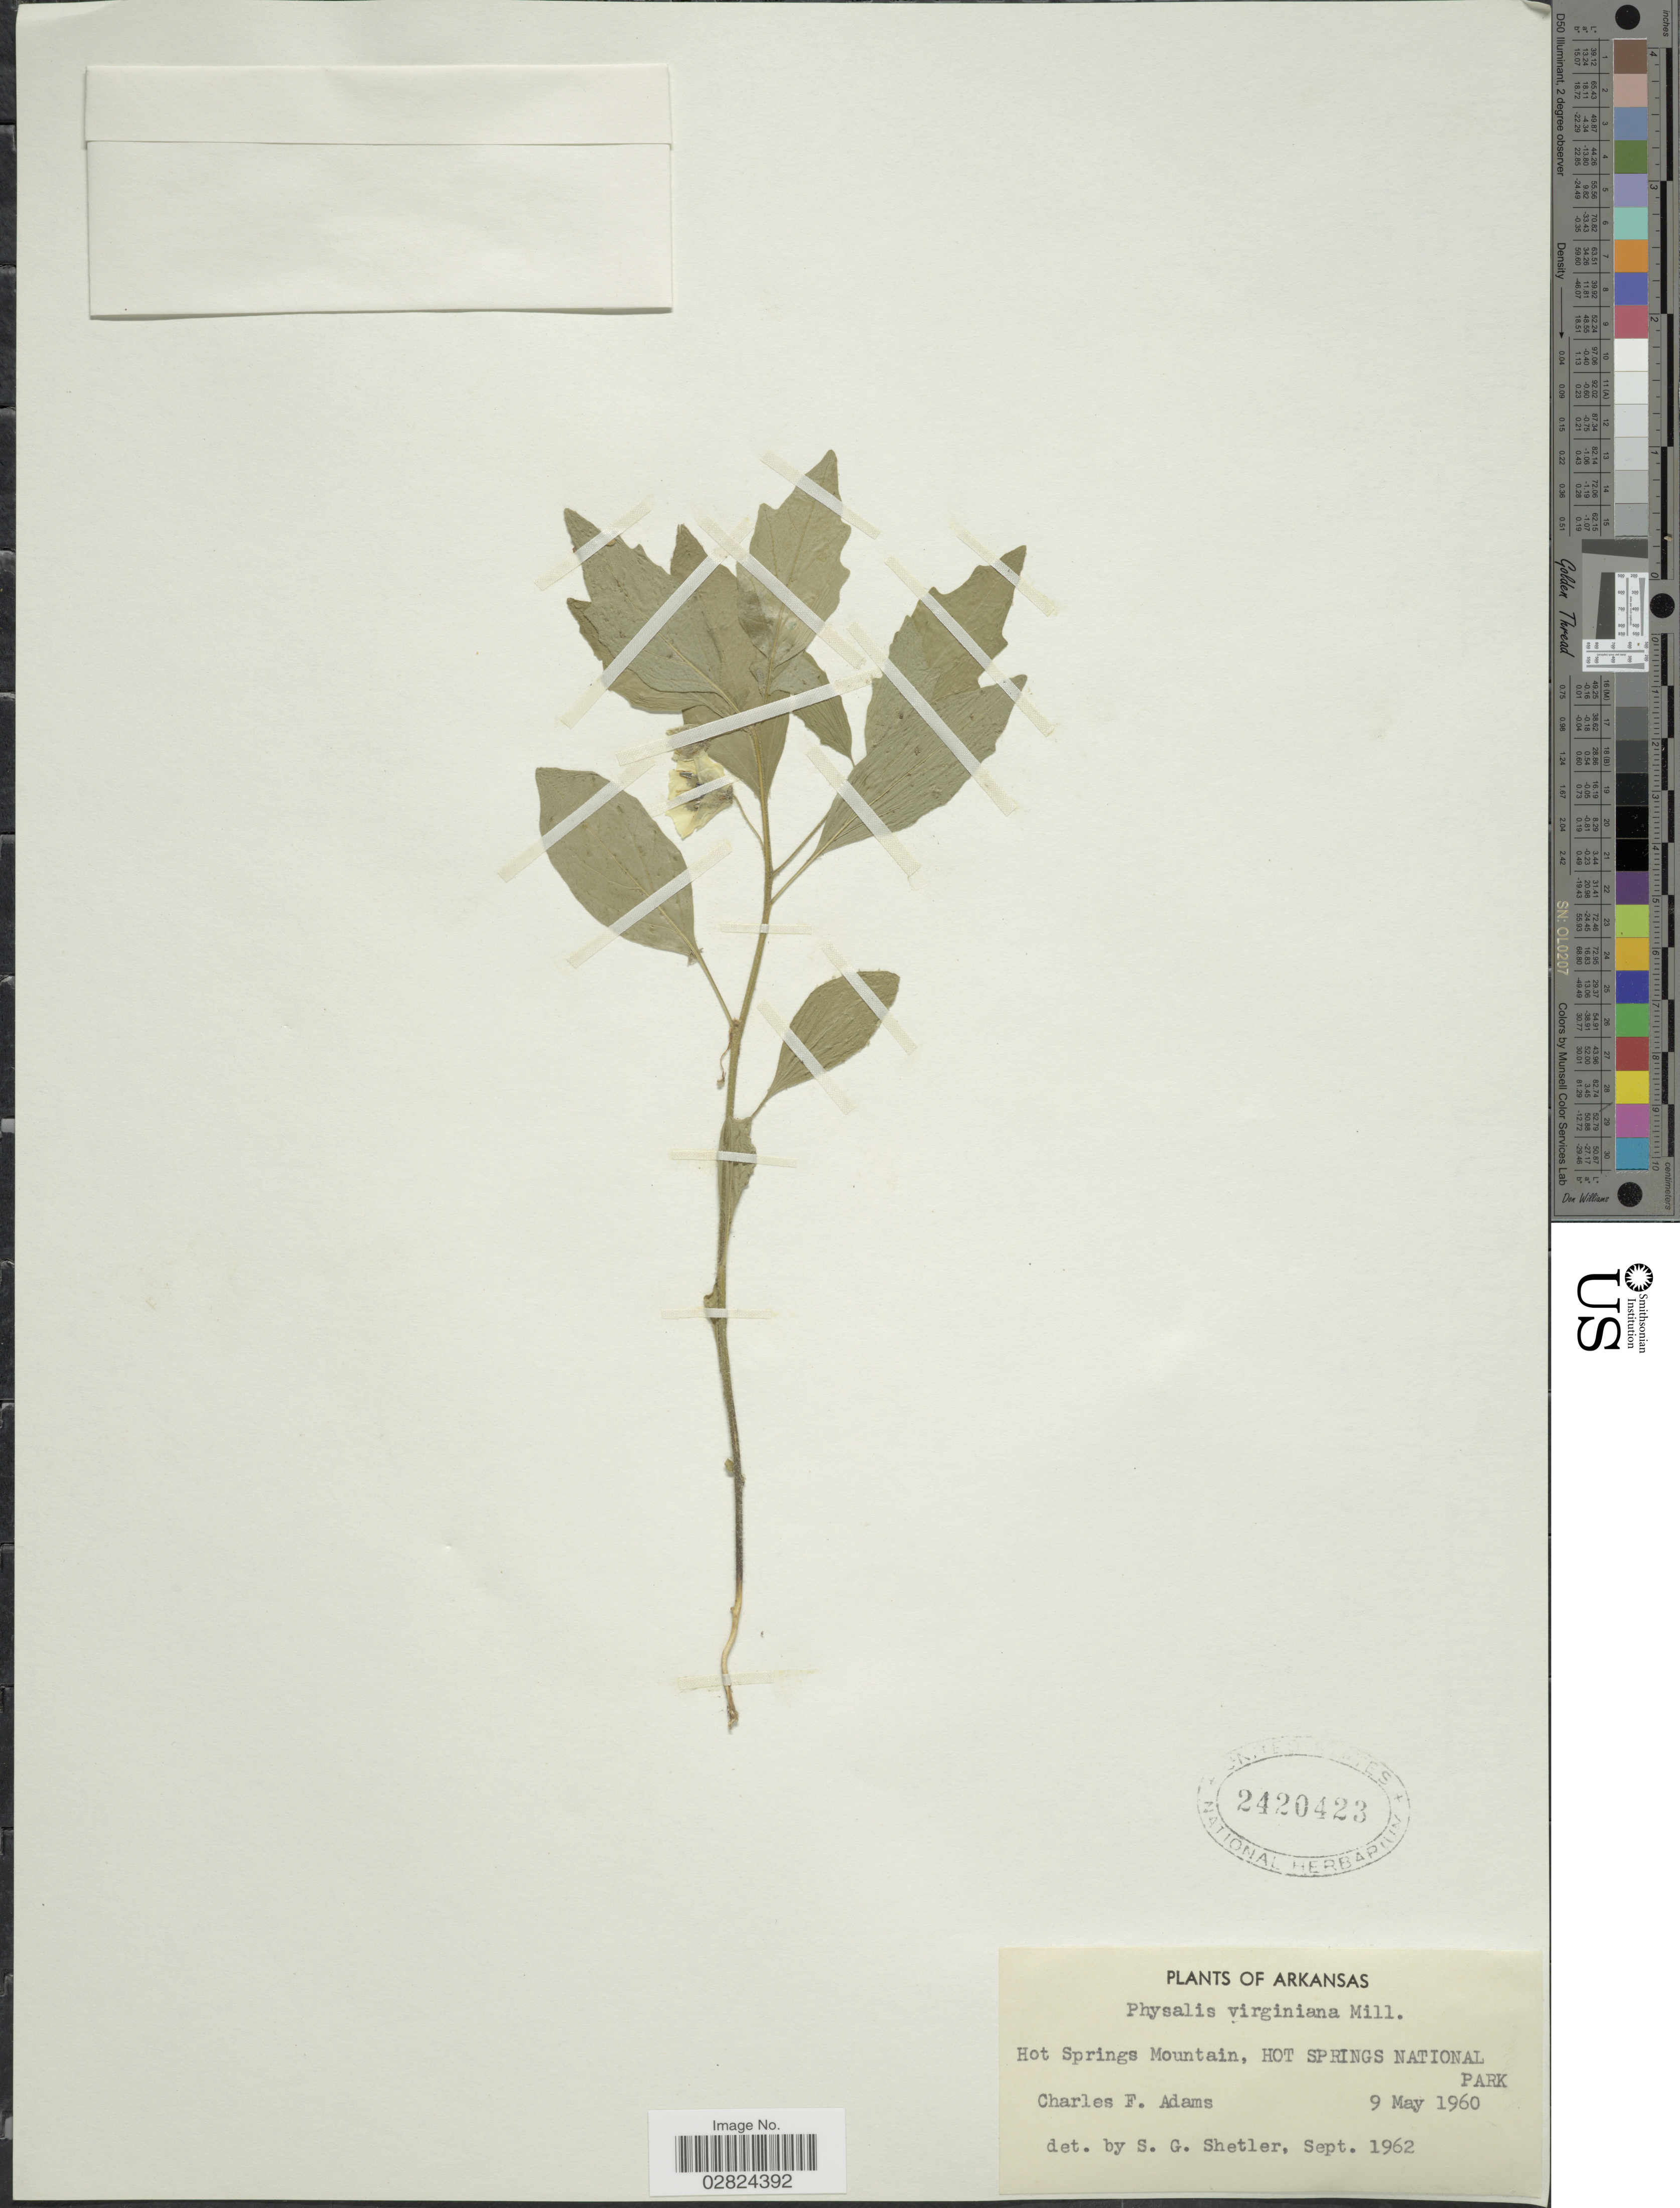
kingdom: Plantae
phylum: Tracheophyta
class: Magnoliopsida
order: Solanales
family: Solanaceae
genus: Physalis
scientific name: Physalis virginiana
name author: Mill.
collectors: C. F. Adams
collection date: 1960-05-09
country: United States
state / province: Arkansas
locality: Hot Springs Mountain, Hot Springs National Park.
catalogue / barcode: US 2420423